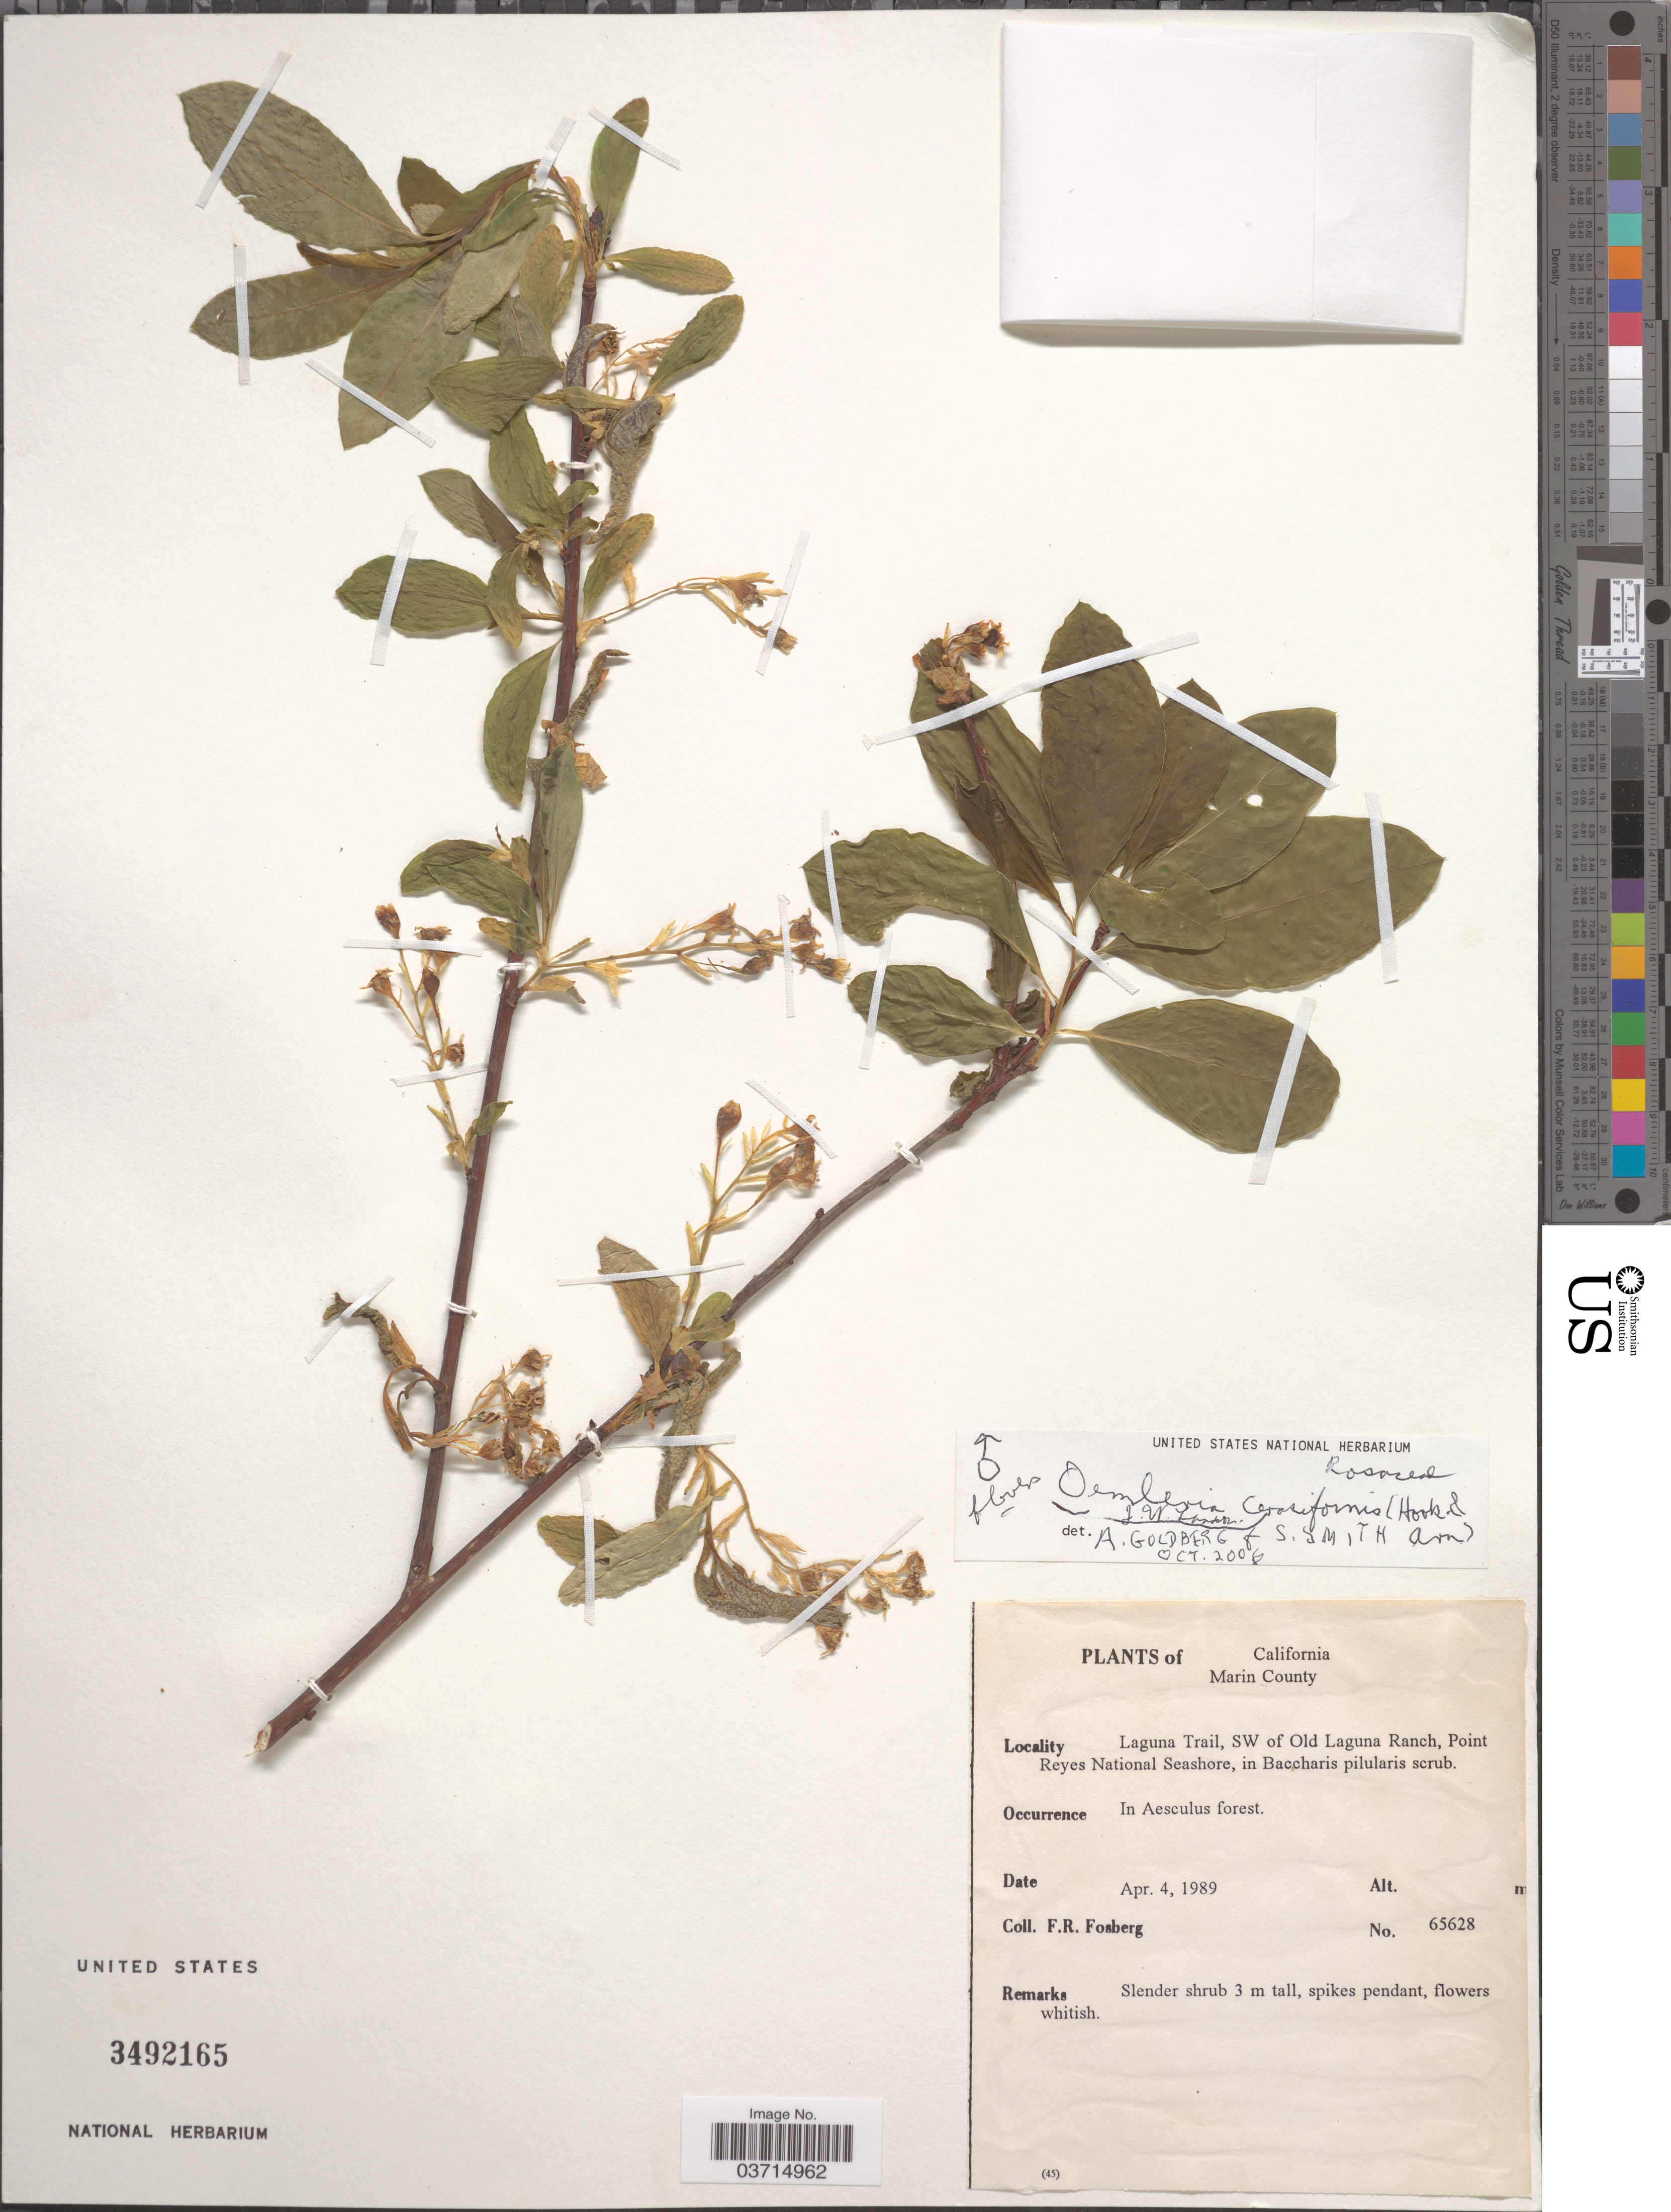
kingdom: Plantae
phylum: Tracheophyta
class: Magnoliopsida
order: Rosales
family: Rosaceae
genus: Oemleria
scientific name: Oemleria cerasiformis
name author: (Torr. & A. Gray ex Hook. & Arn.) J.W. Landon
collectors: F. R. Fosberg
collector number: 65628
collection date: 1989-04-04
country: United States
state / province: California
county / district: Marin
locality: Marin County. Laguna Trail, SW of Old Laguna Ranch, Point Reyes National Seashore.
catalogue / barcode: US 3492165